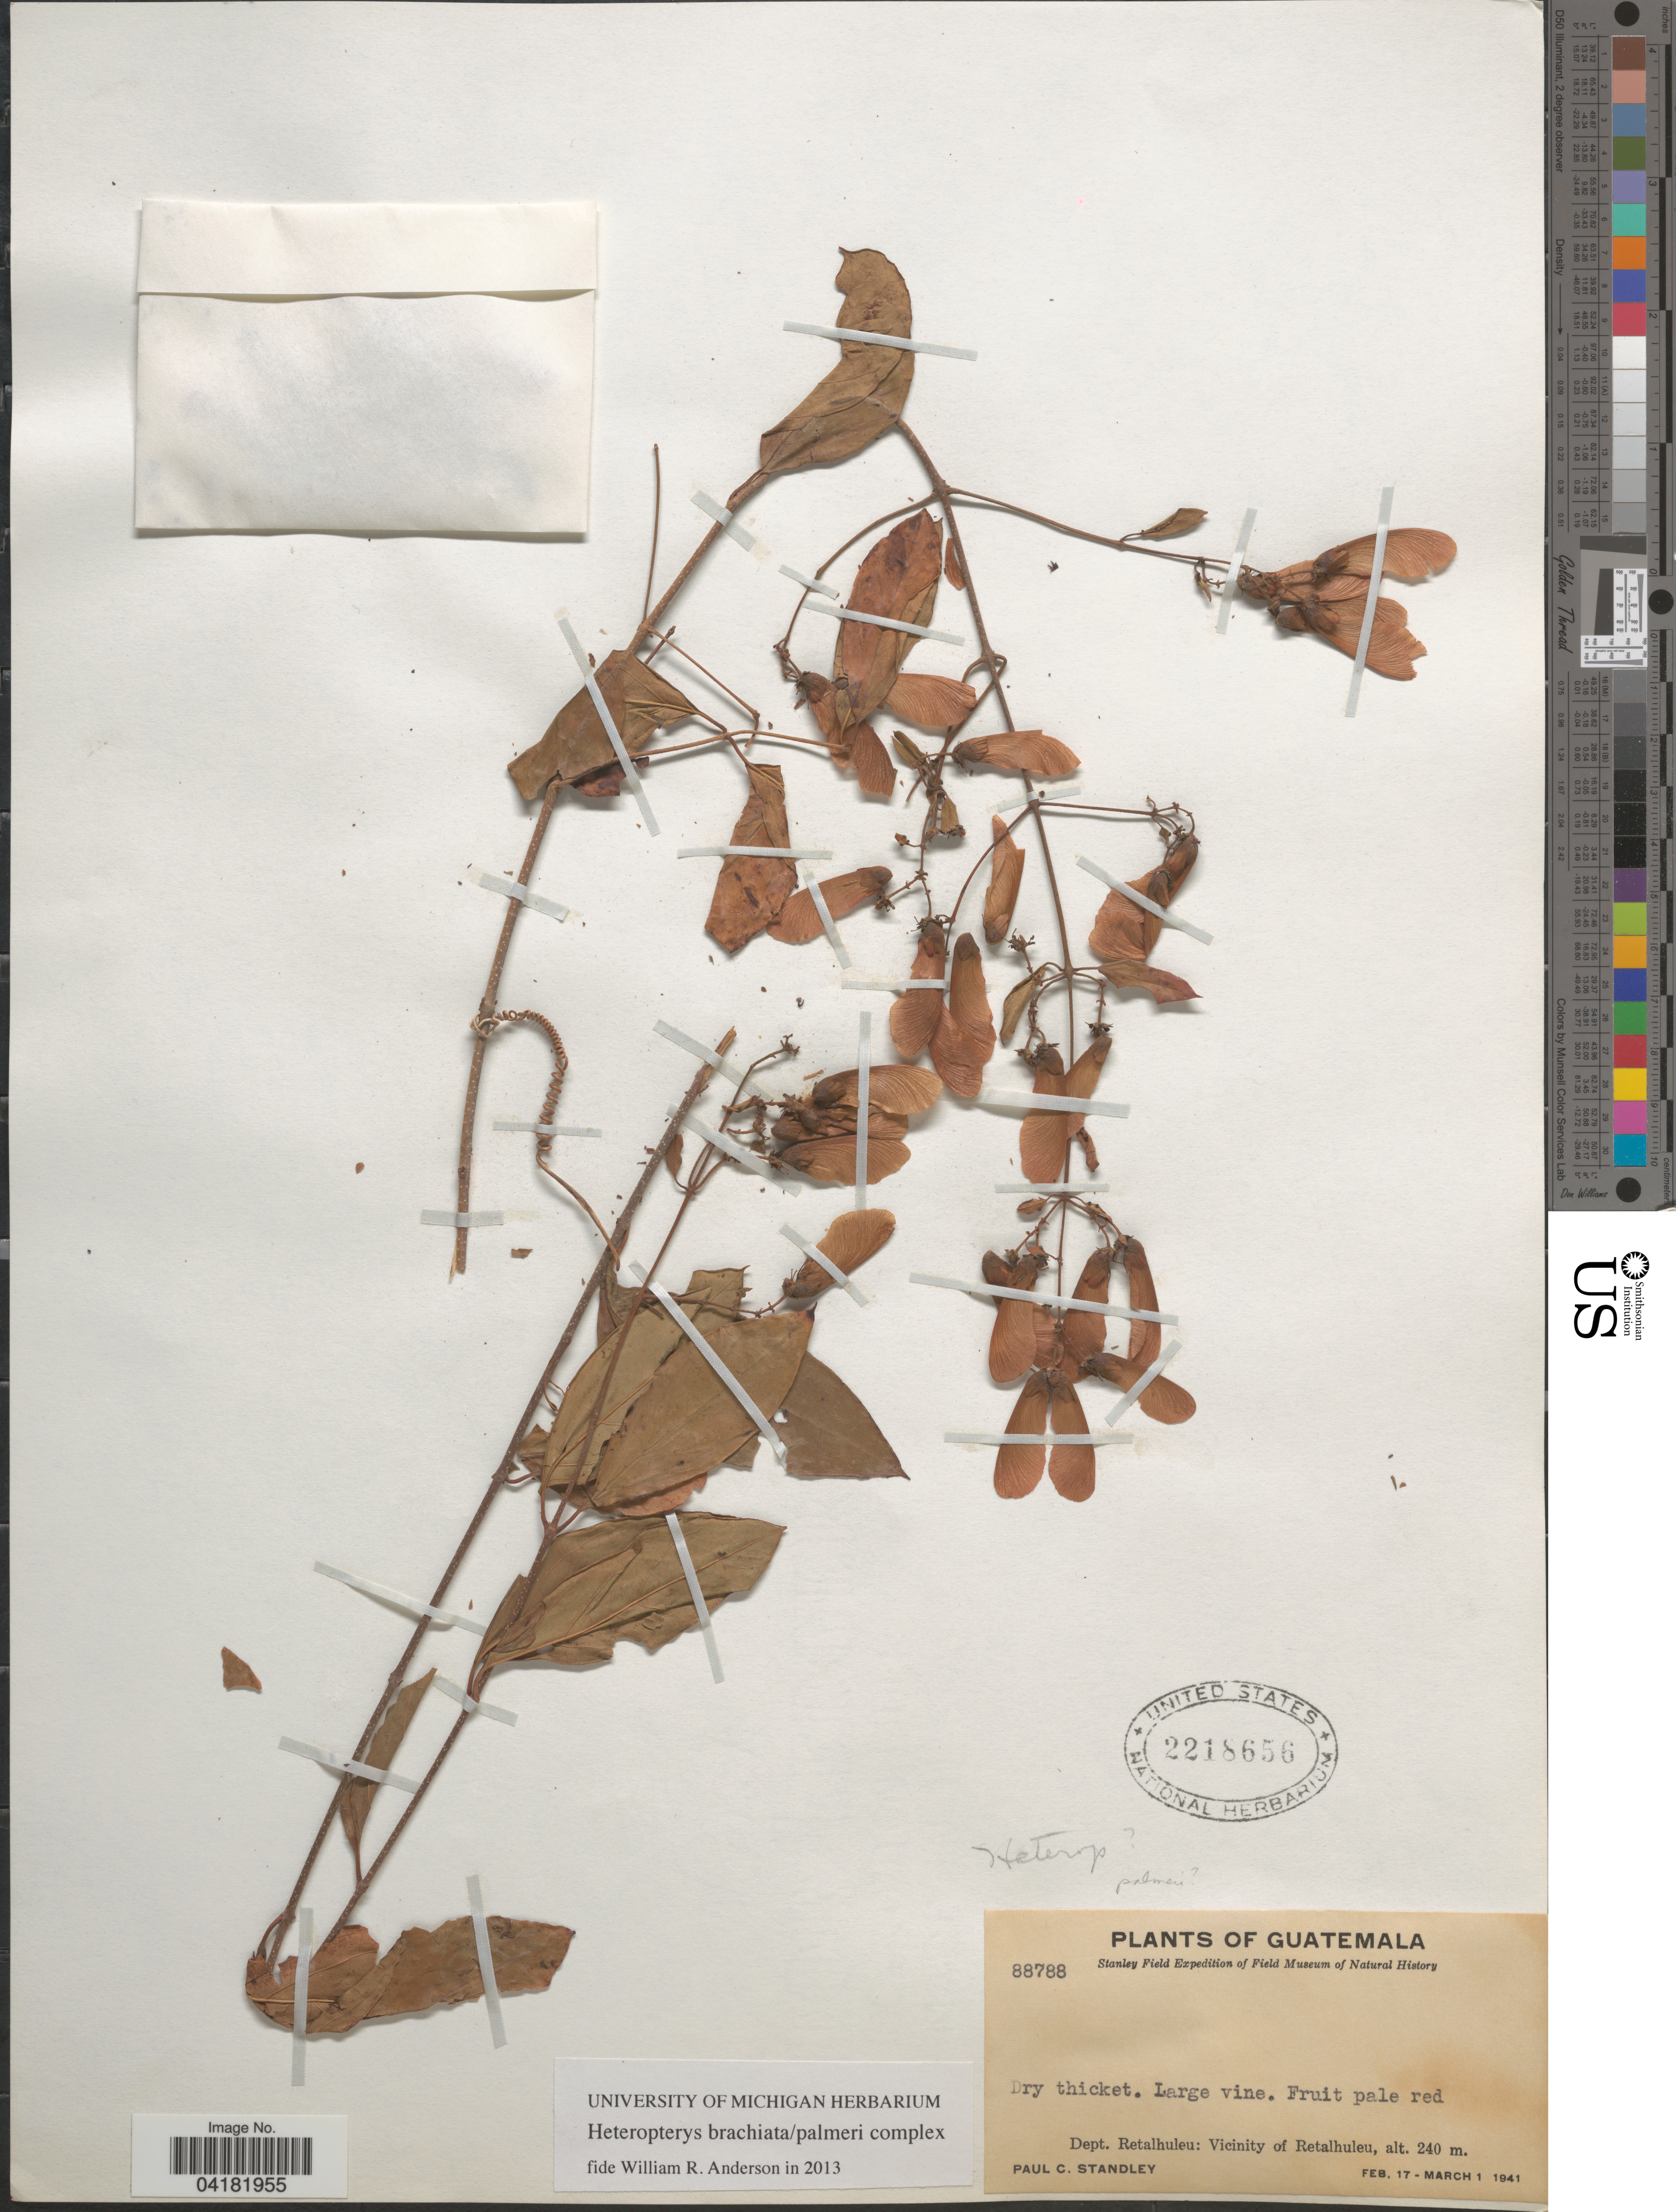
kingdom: Plantae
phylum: Tracheophyta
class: Magnoliopsida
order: Malpighiales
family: Malpighiaceae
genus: Heteropterys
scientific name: Heteropterys sp.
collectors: P. C. Standley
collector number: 88788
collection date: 1941-02-17/1941-03-01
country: Guatemala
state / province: Retalhuleu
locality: Stanley Field Expedition of Field Museum of Natural History. Dept. Retalhuleu: Vicinity of Retalhuleu.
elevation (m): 240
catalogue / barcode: US 2218656